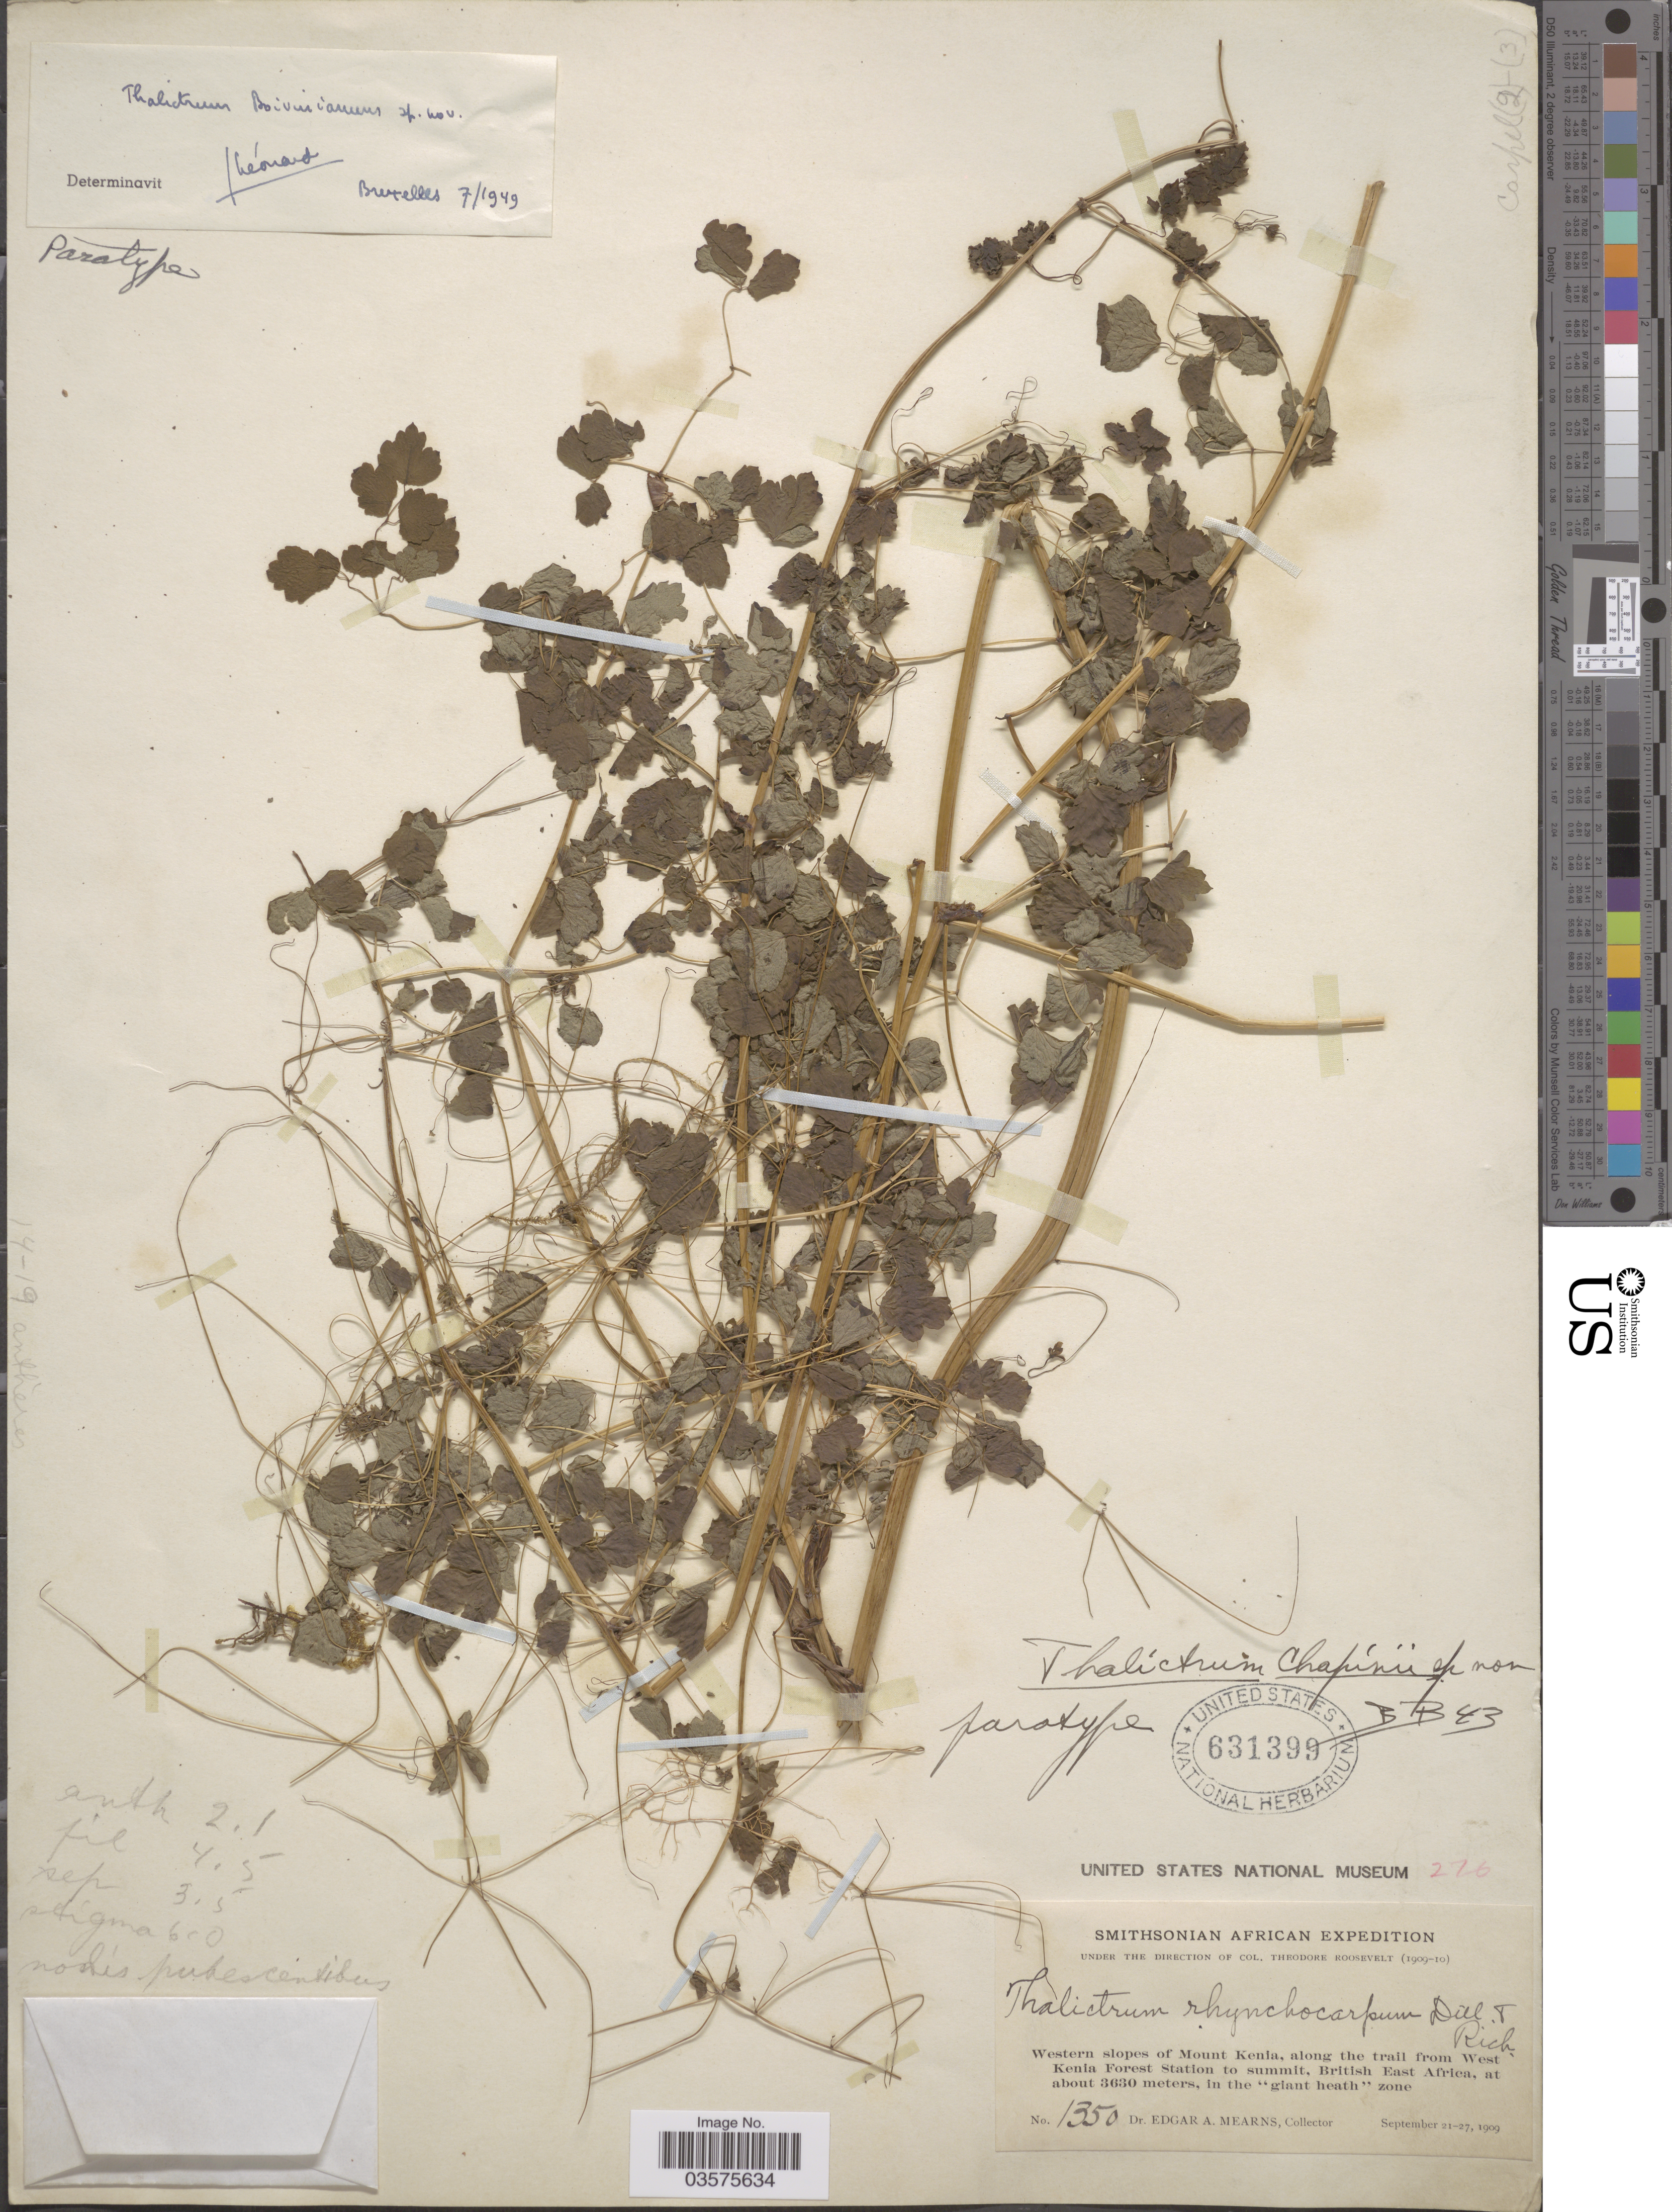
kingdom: Plantae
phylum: Tracheophyta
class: Magnoliopsida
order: Ranunculales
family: Ranunculaceae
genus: Thalictrum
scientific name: Thalictrum boivinianum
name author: Staner & J. Léonard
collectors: E. A. Mearns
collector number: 1350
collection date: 1909-09-21/1909-09-27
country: Kenya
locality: Western slopes of Mount Kenia, along the trail from West Kenia Forest Station to summit, British East Africa.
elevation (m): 3630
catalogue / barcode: US 631399